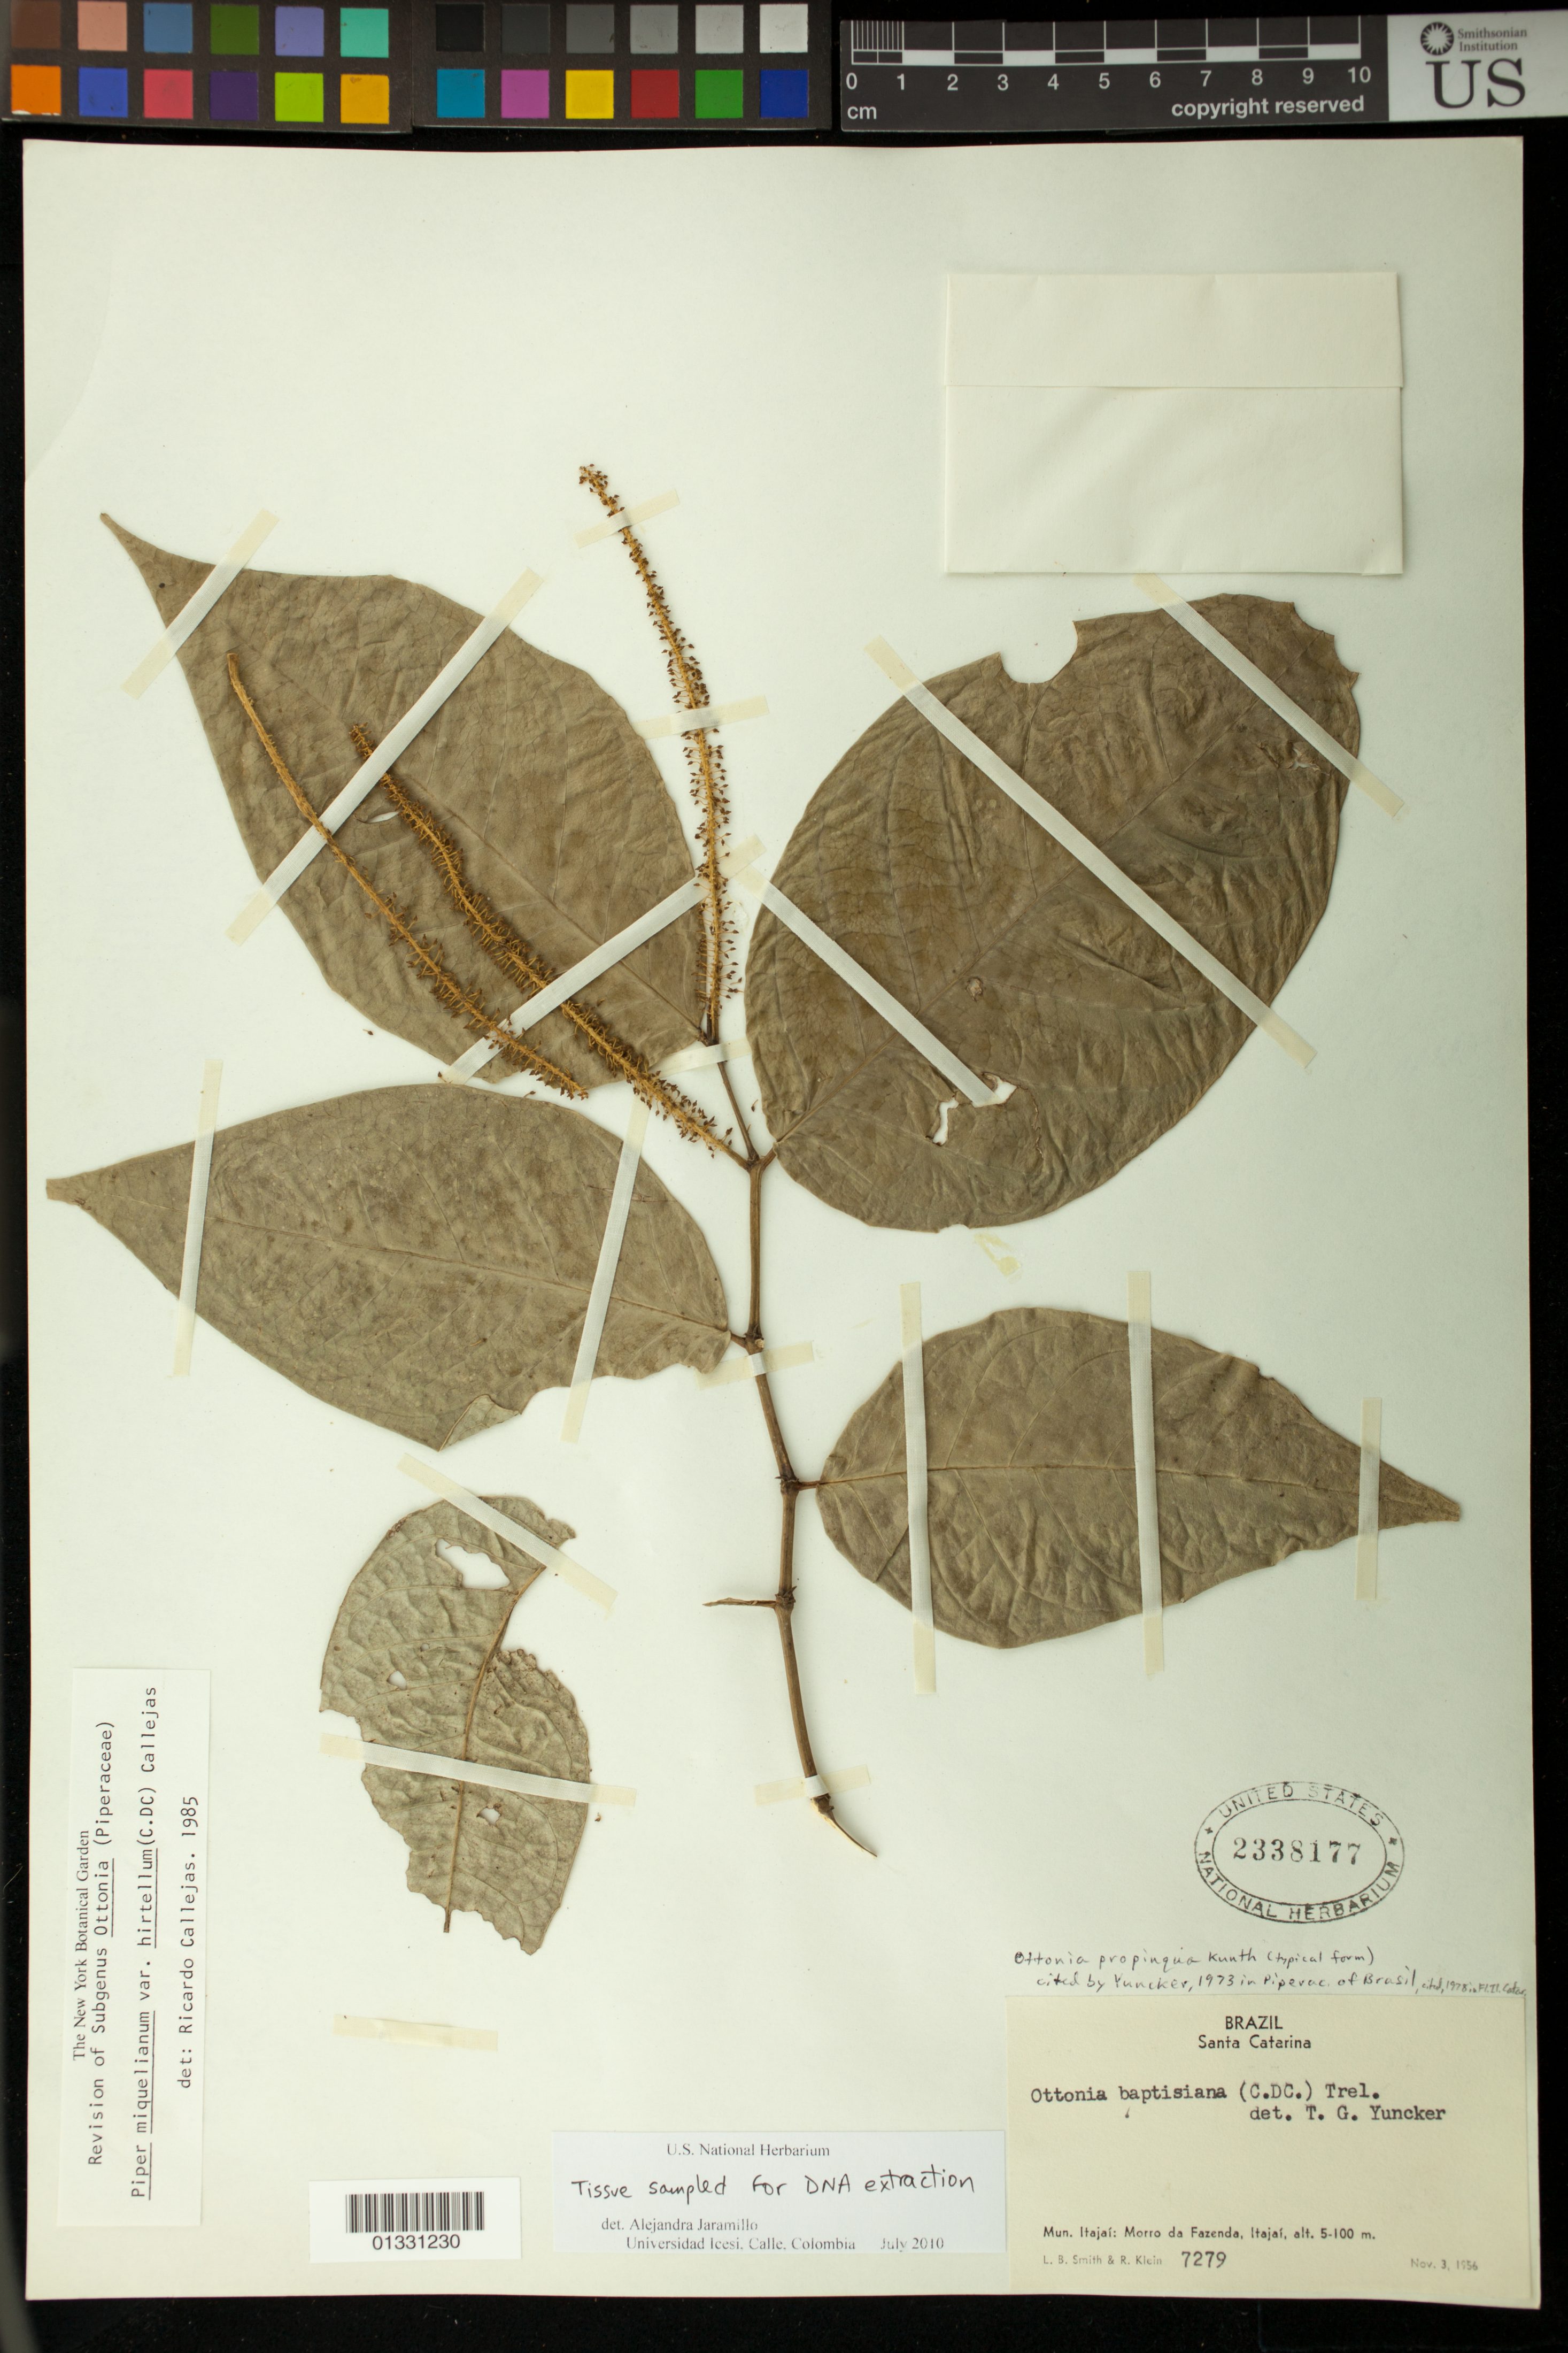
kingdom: Plantae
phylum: Tracheophyta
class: Magnoliopsida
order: Piperales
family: Piperaceae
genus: Piper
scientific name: Piper miquelianum var. hirtellum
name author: (C. DC.) Callejas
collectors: L. Smith & R. Klein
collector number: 7279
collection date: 1956-11-03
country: Brazil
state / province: Santa Catarina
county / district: Itajaí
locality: Morro da Fazenda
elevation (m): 5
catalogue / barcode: US 2338177